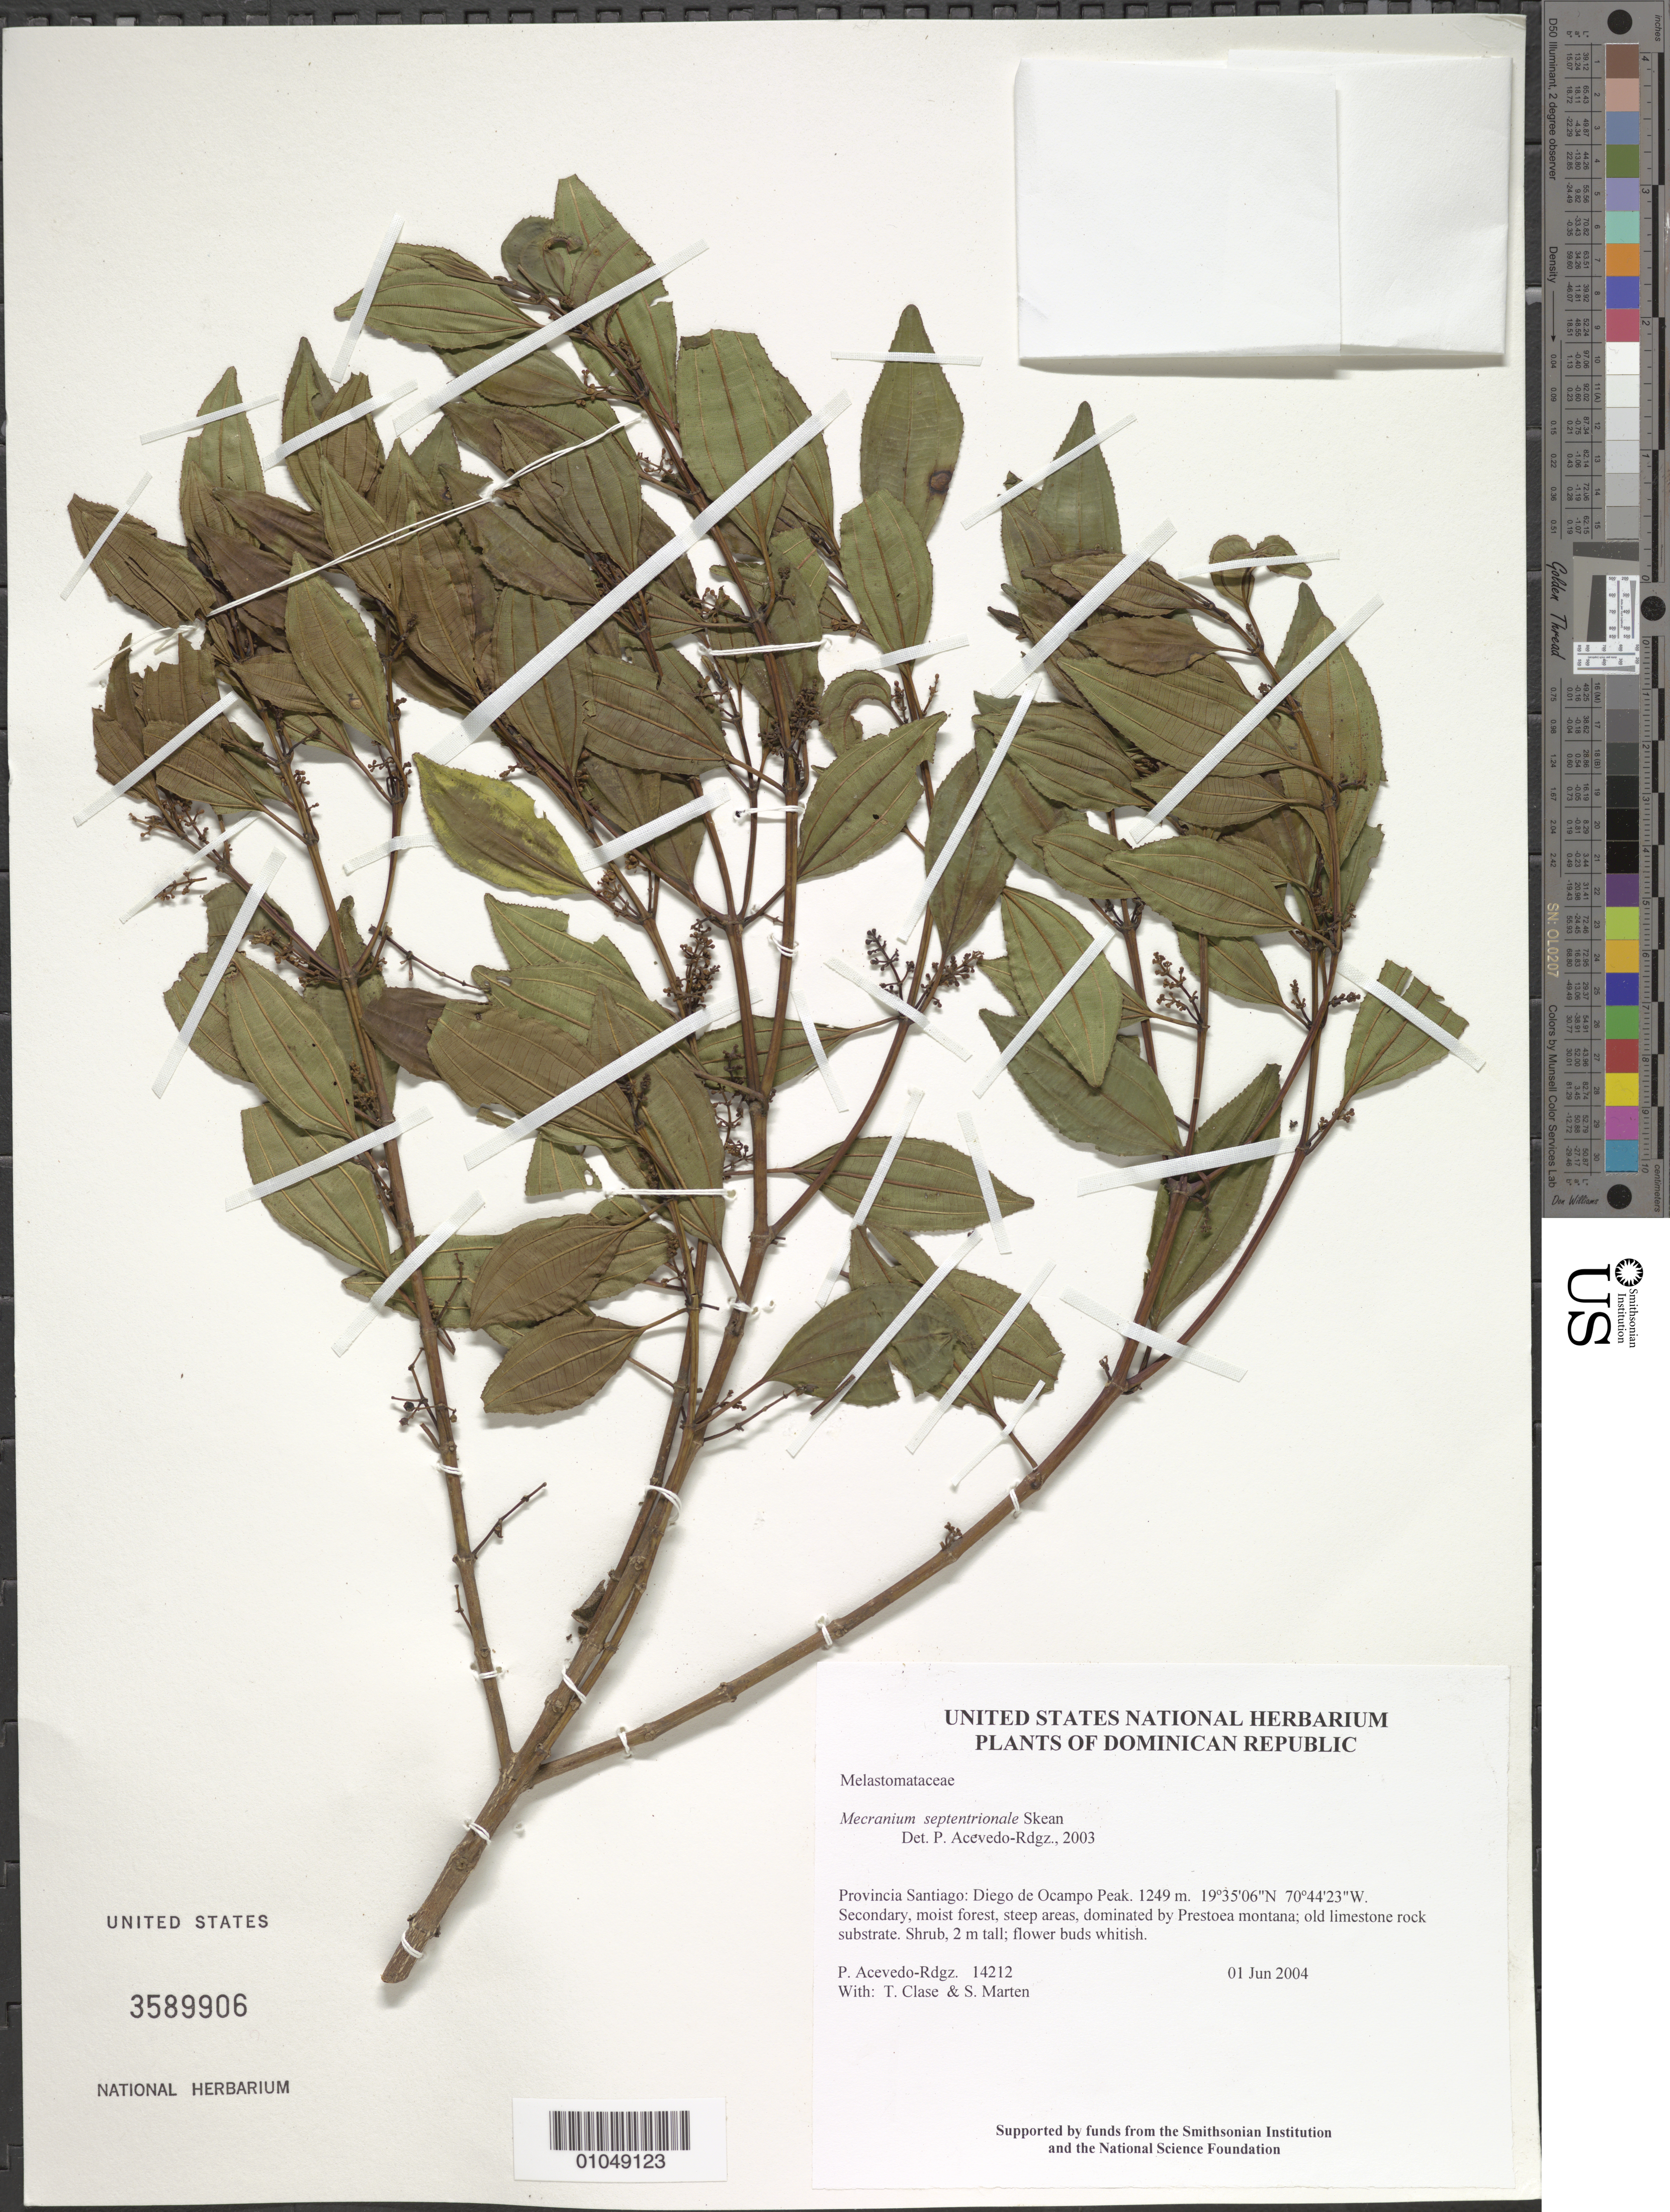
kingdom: Plantae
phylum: Tracheophyta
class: Magnoliopsida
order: Myrtales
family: Melastomataceae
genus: Mecranium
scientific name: Mecranium septentrionale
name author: Skean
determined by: Acevedo-Rodríguez, P., (BOT), Smithsonian Institution - National Museum of Natural History (UNITED STATES)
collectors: P. Acevedo-Rodr., T. Clase & S. Marten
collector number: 14212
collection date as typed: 01 Jun 2004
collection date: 2004-06-01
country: Dominican Republic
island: Hispaniola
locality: Provincia Santiago: Diego de Ocampo Peak.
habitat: Secondary, moist forest, steep areas, dominated by Prestoea montana; old limestone rock substrate.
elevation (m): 1249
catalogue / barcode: US 3589906